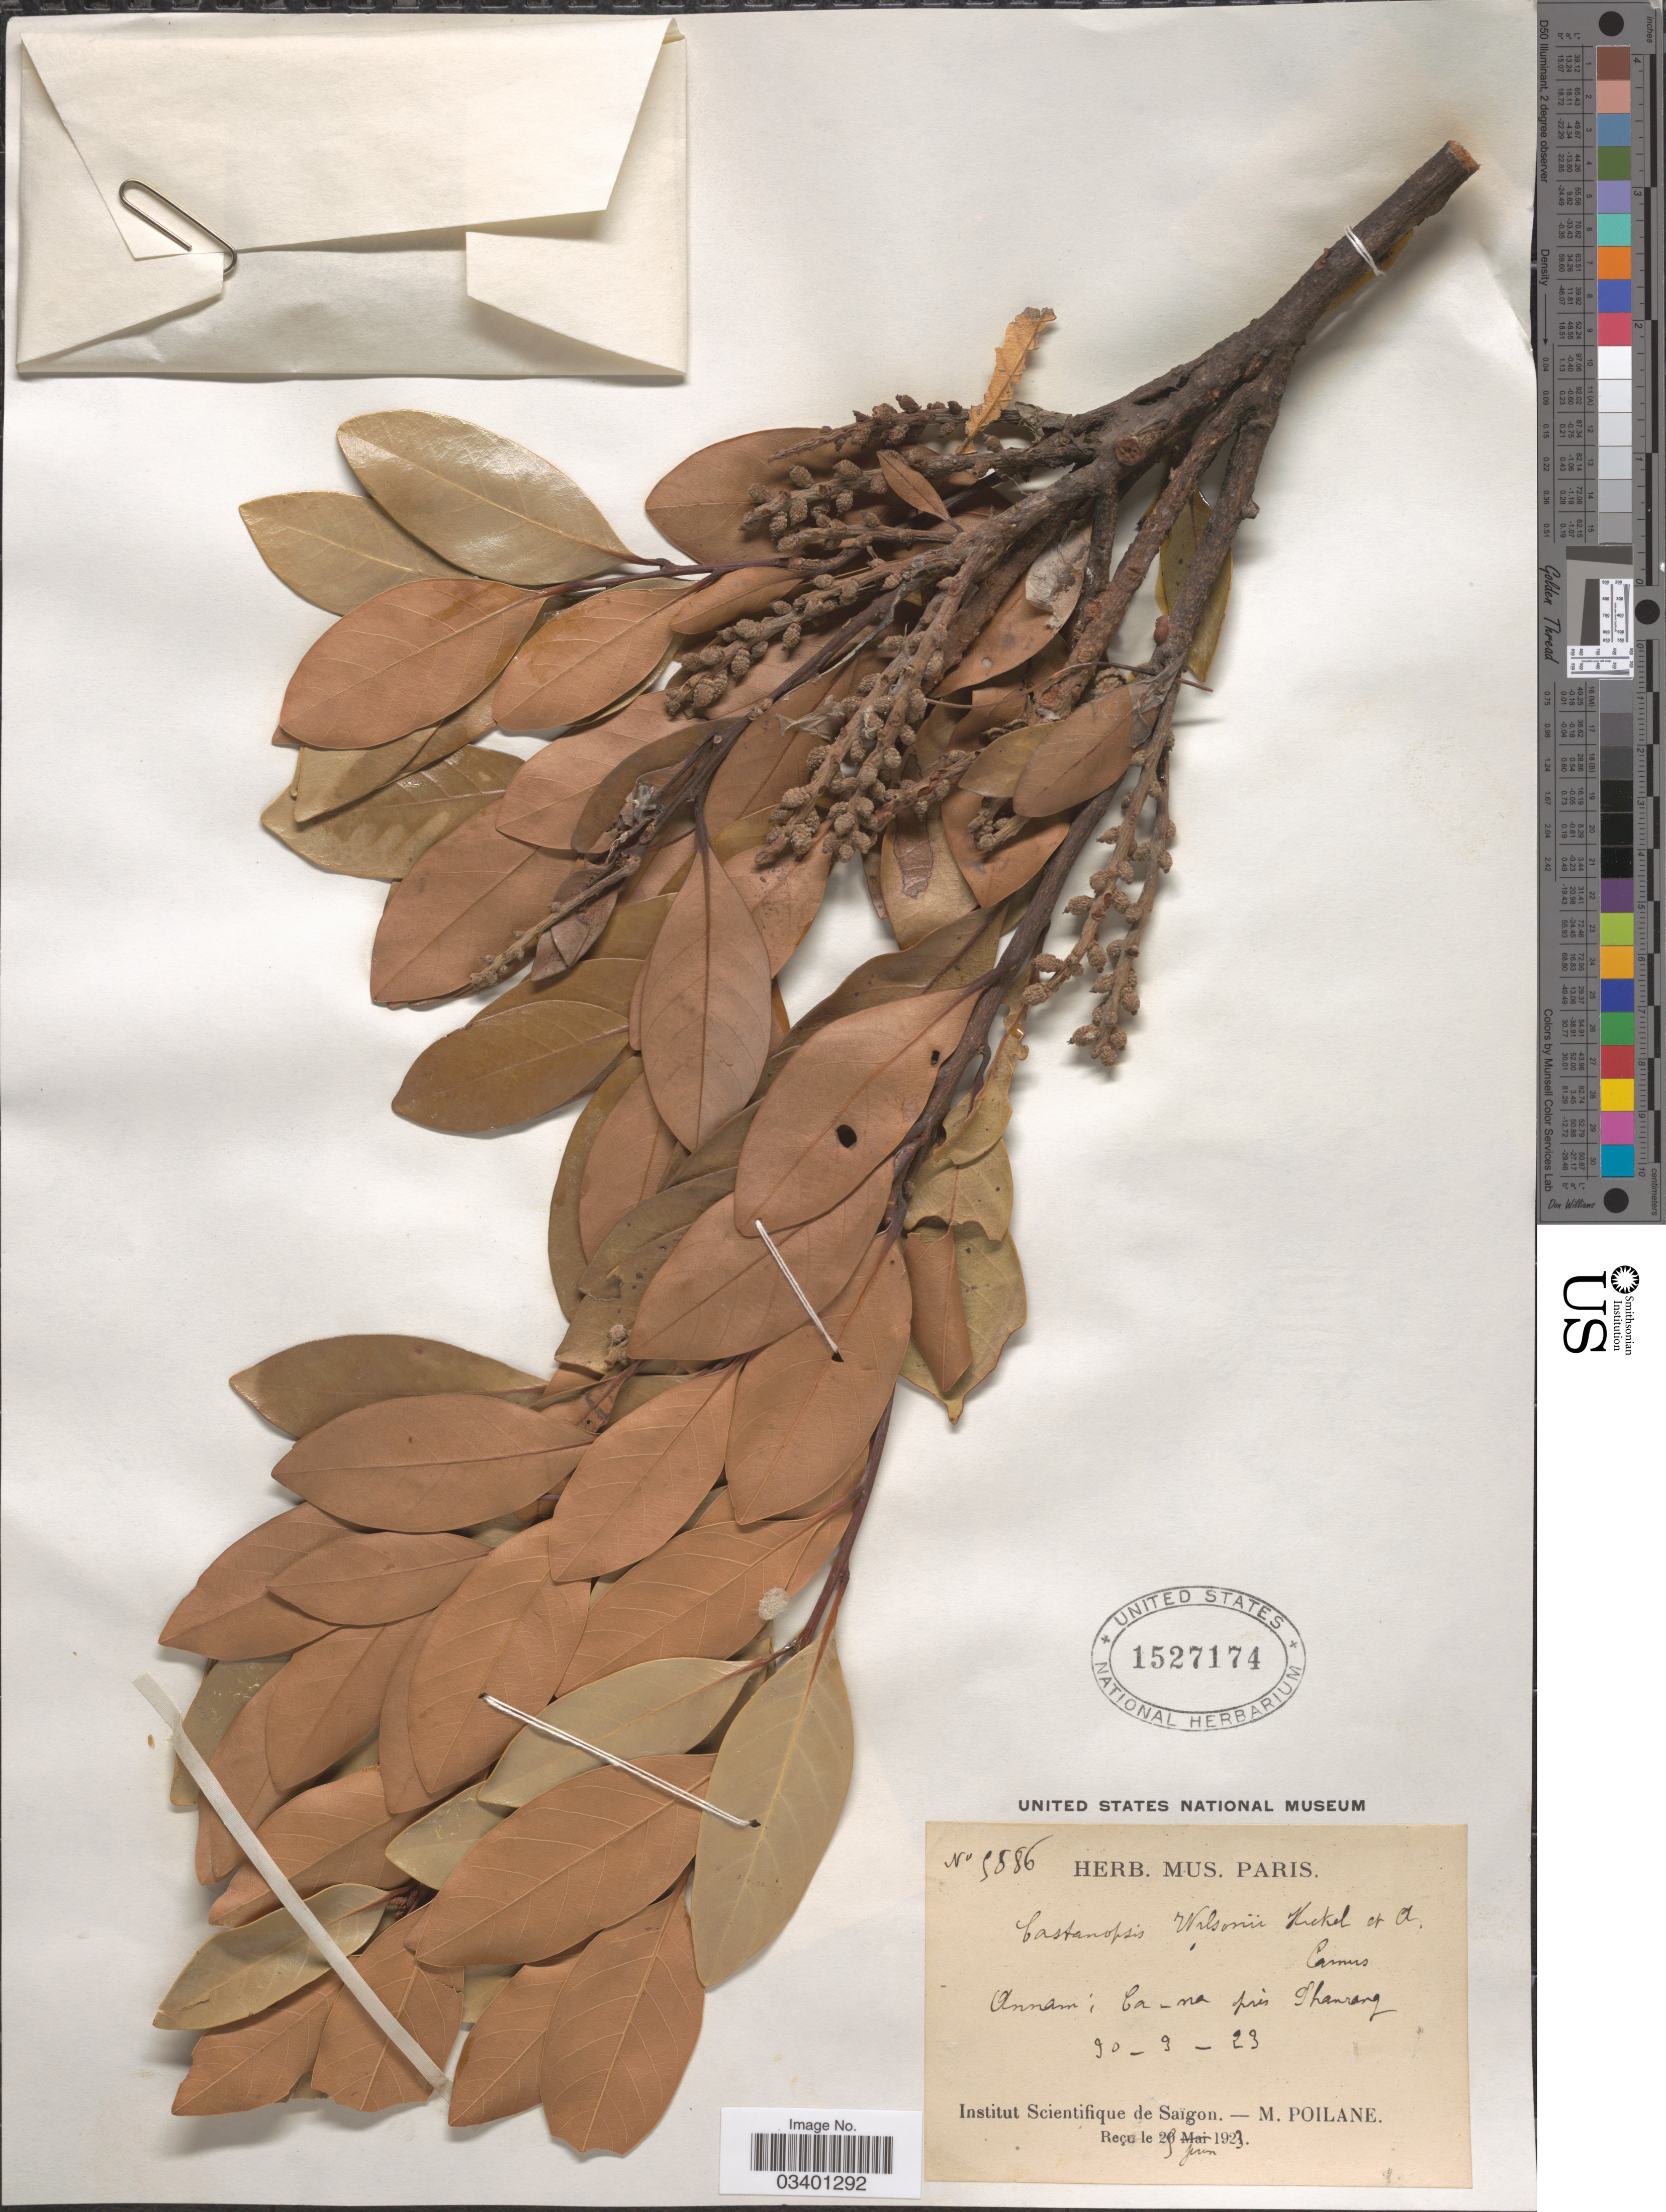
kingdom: Plantae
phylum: Tracheophyta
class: Magnoliopsida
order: Fagales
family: Fagaceae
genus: Castanopsis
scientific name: Castanopsis wilsonii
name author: Hickel & A. Camus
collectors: M. Poilane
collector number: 5886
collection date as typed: Transcribed d/m/y: 30/3/23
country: Vietnam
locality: Annam; Ca-na près Phanrang.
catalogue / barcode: US 1527174